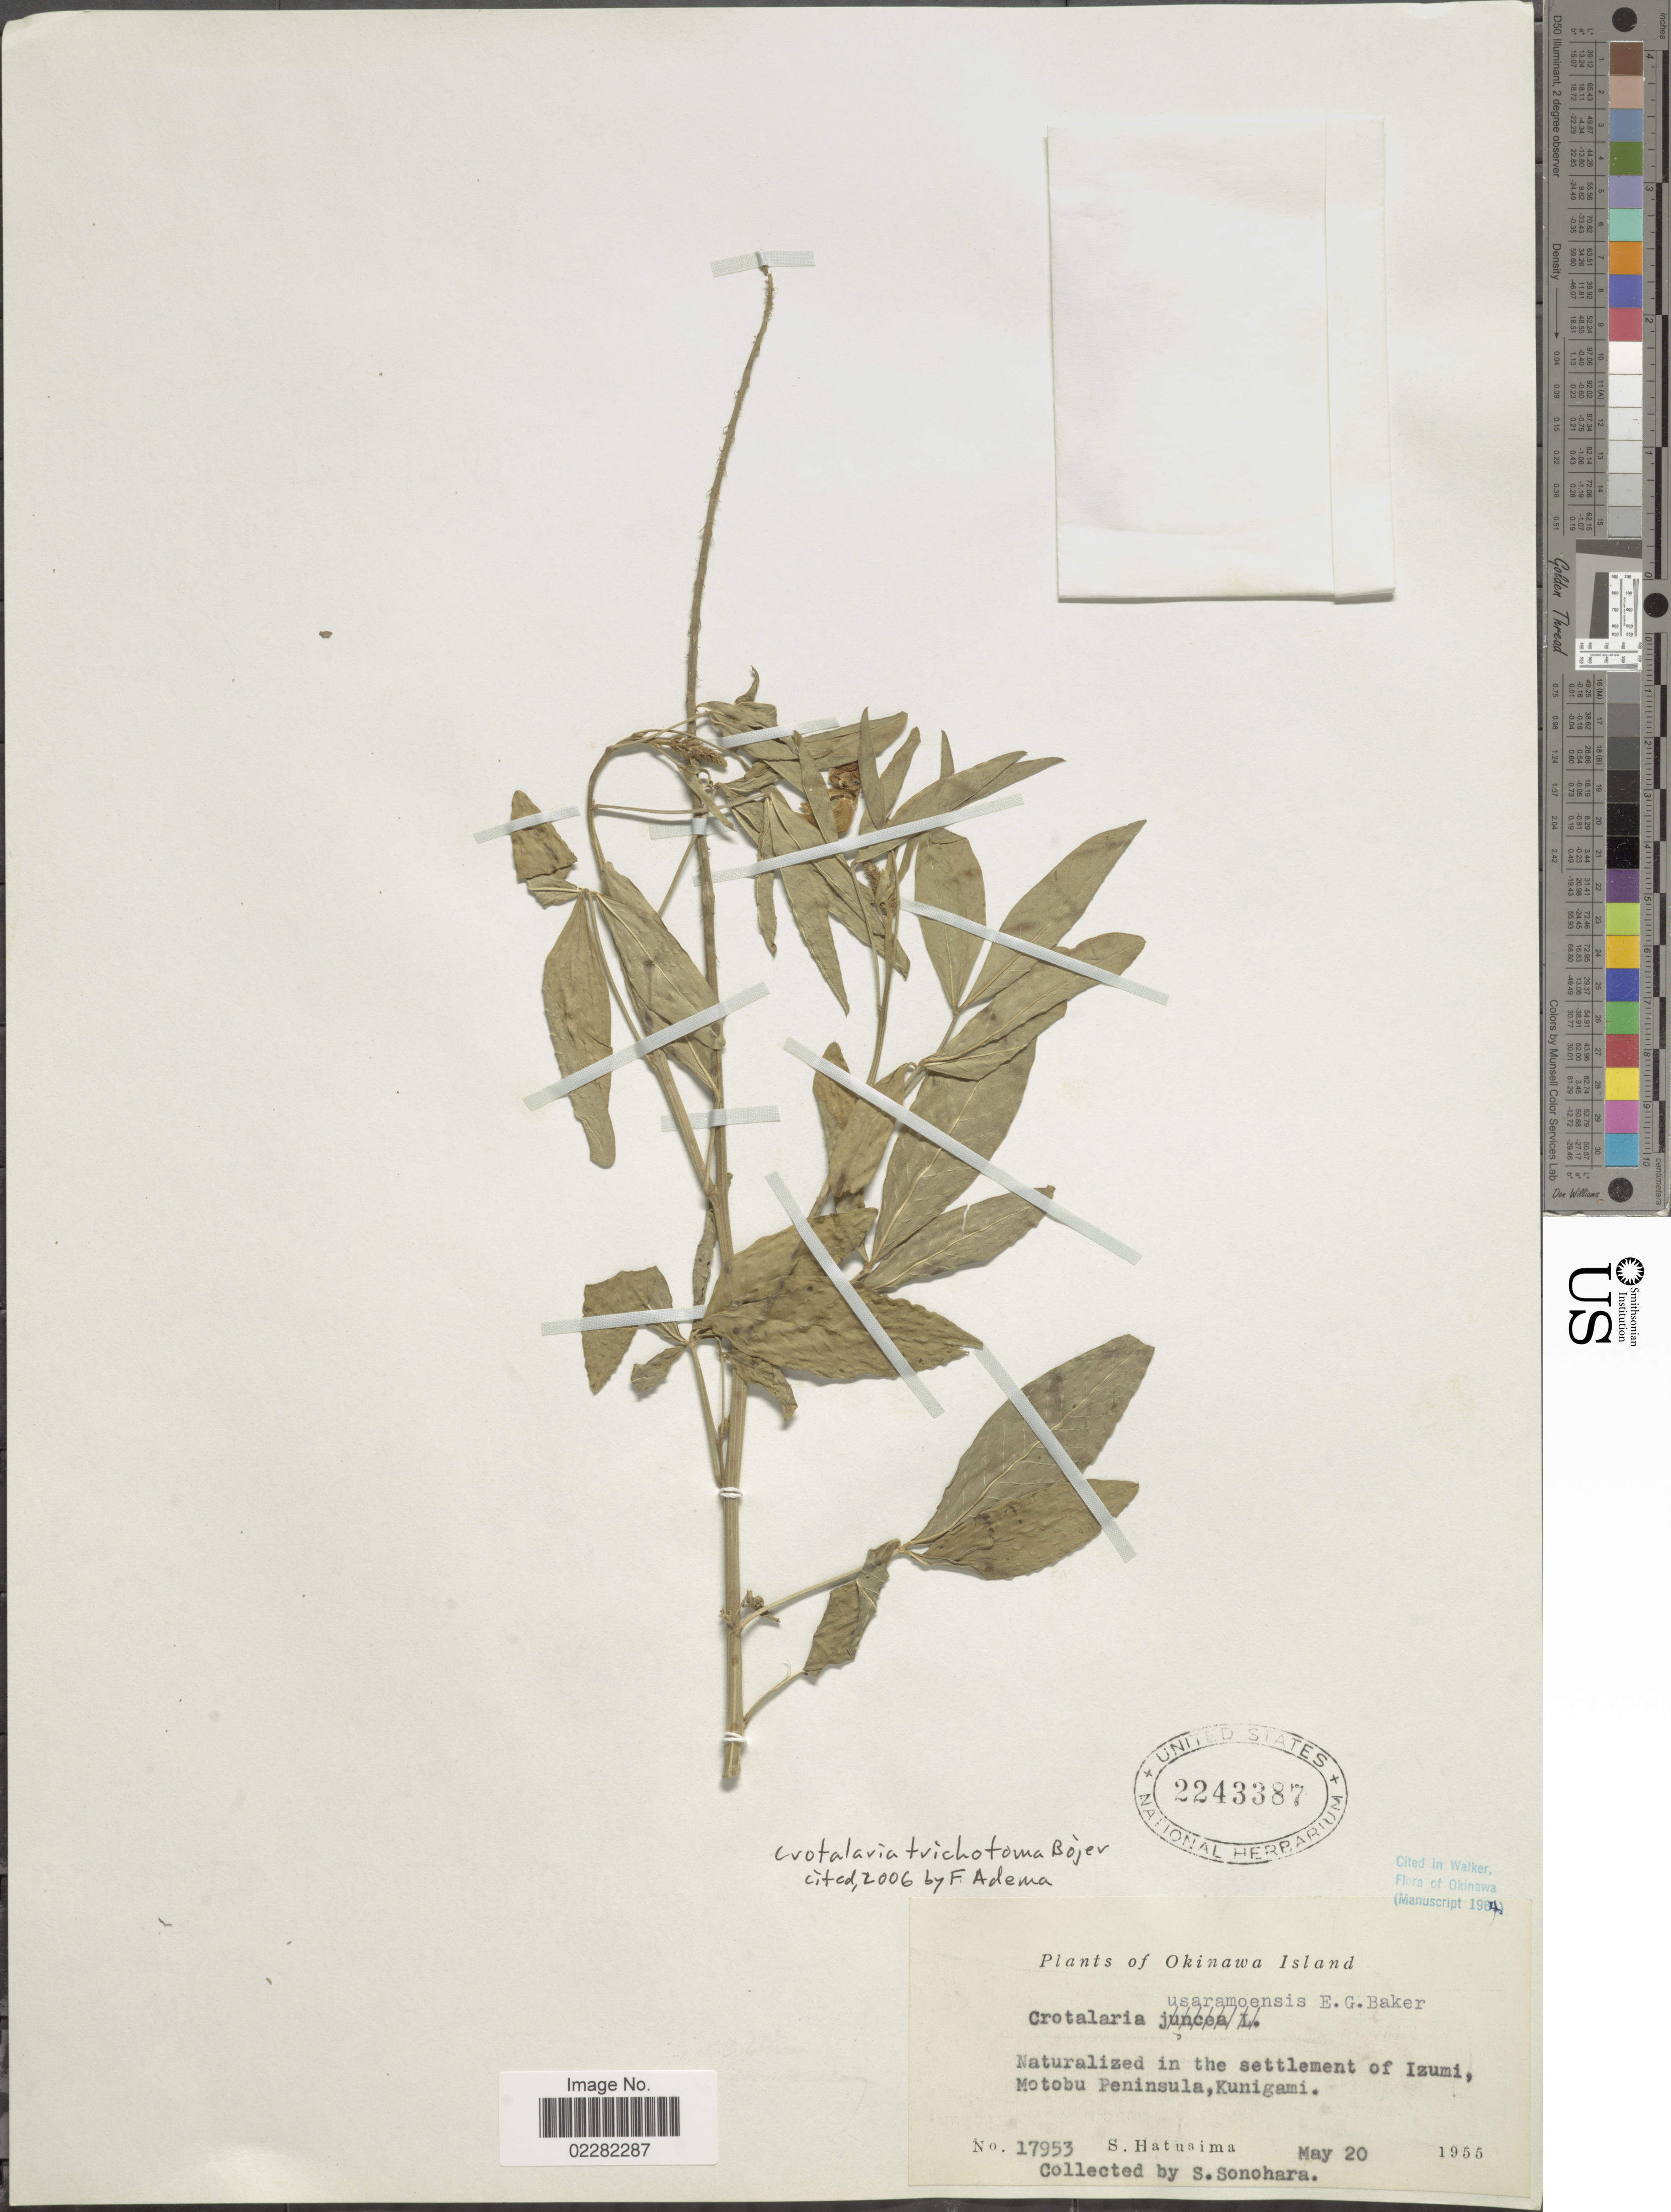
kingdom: Plantae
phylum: Tracheophyta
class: Magnoliopsida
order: Fabales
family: Fabaceae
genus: Crotalaria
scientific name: Crotalaria trichotoma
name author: Bojer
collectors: S. Sonohara & S. Hatusima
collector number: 17953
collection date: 1955-05-20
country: Japan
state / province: Okinawa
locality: Izumi, Motobo Peninsula, Kunigama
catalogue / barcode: US 2243387